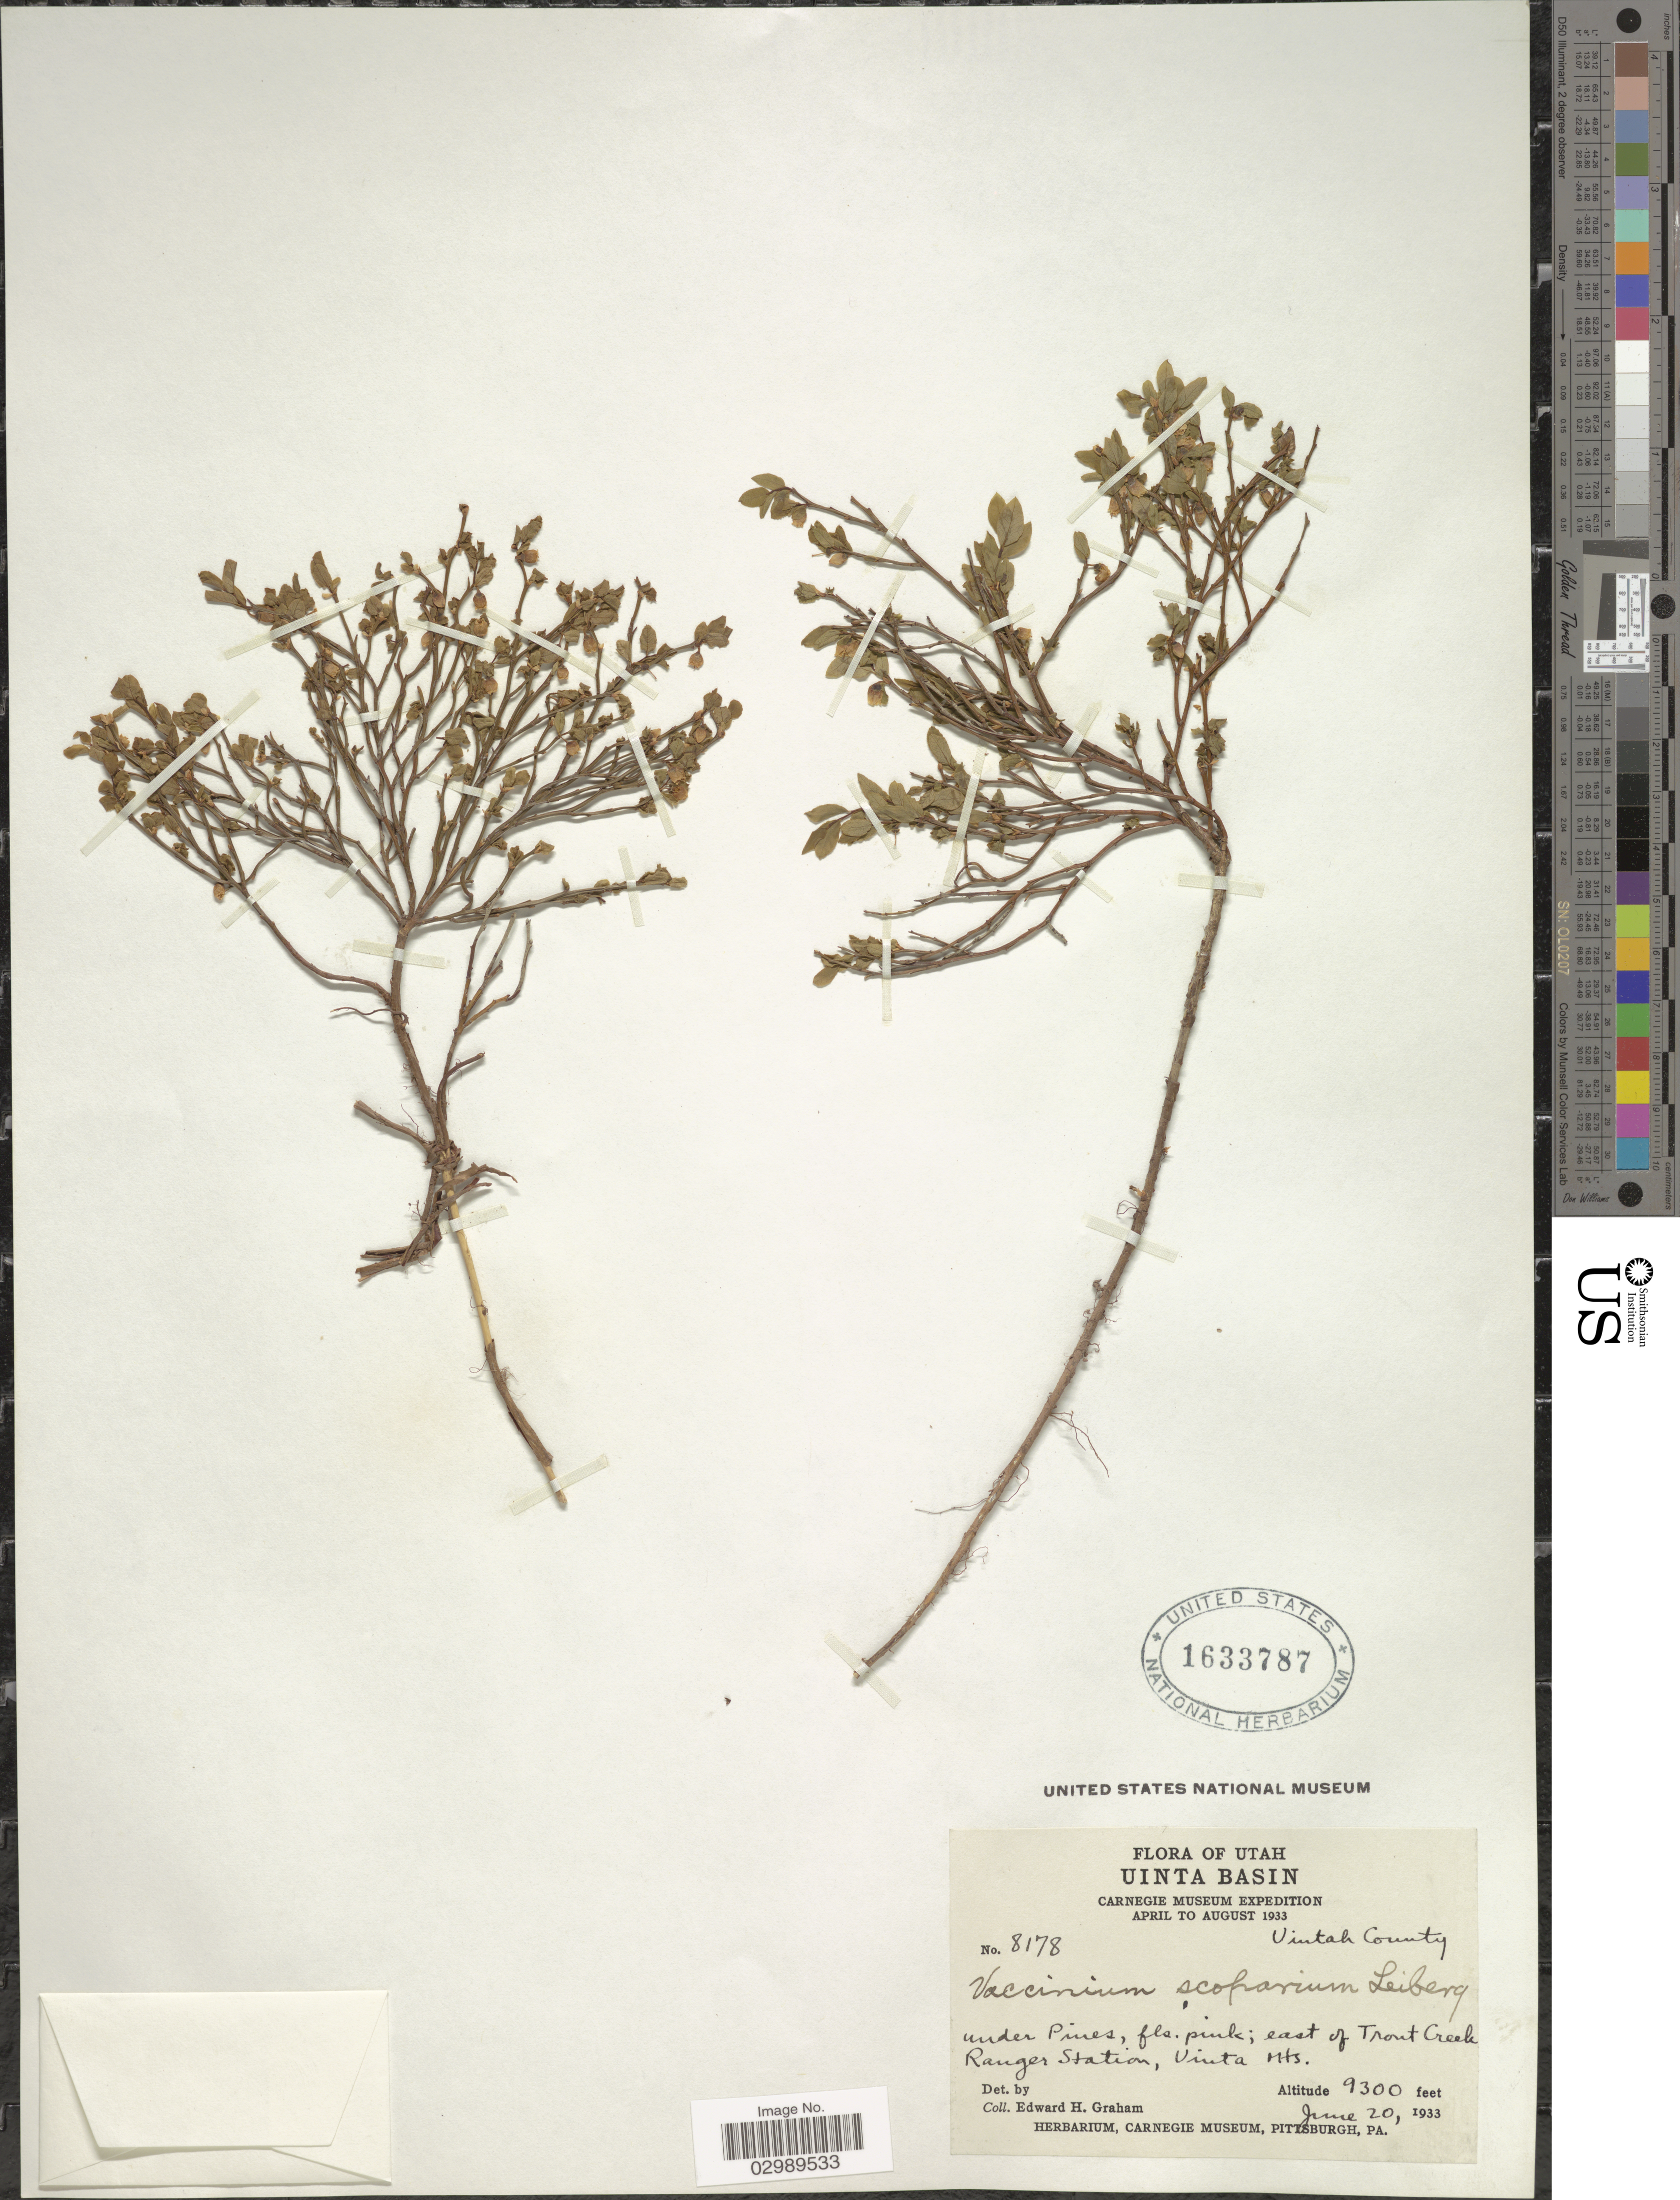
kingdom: Plantae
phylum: Tracheophyta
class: Magnoliopsida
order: Ericales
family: Ericaceae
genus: Vaccinium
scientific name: Vaccinium scoparium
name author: Leiberg ex Coville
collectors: E. Graham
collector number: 8178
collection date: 1933-06-20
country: United States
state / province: Utah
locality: Uinta Basin. East of Trout Creek Ranger Station, Uinta Mts.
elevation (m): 2835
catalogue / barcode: US 1633787